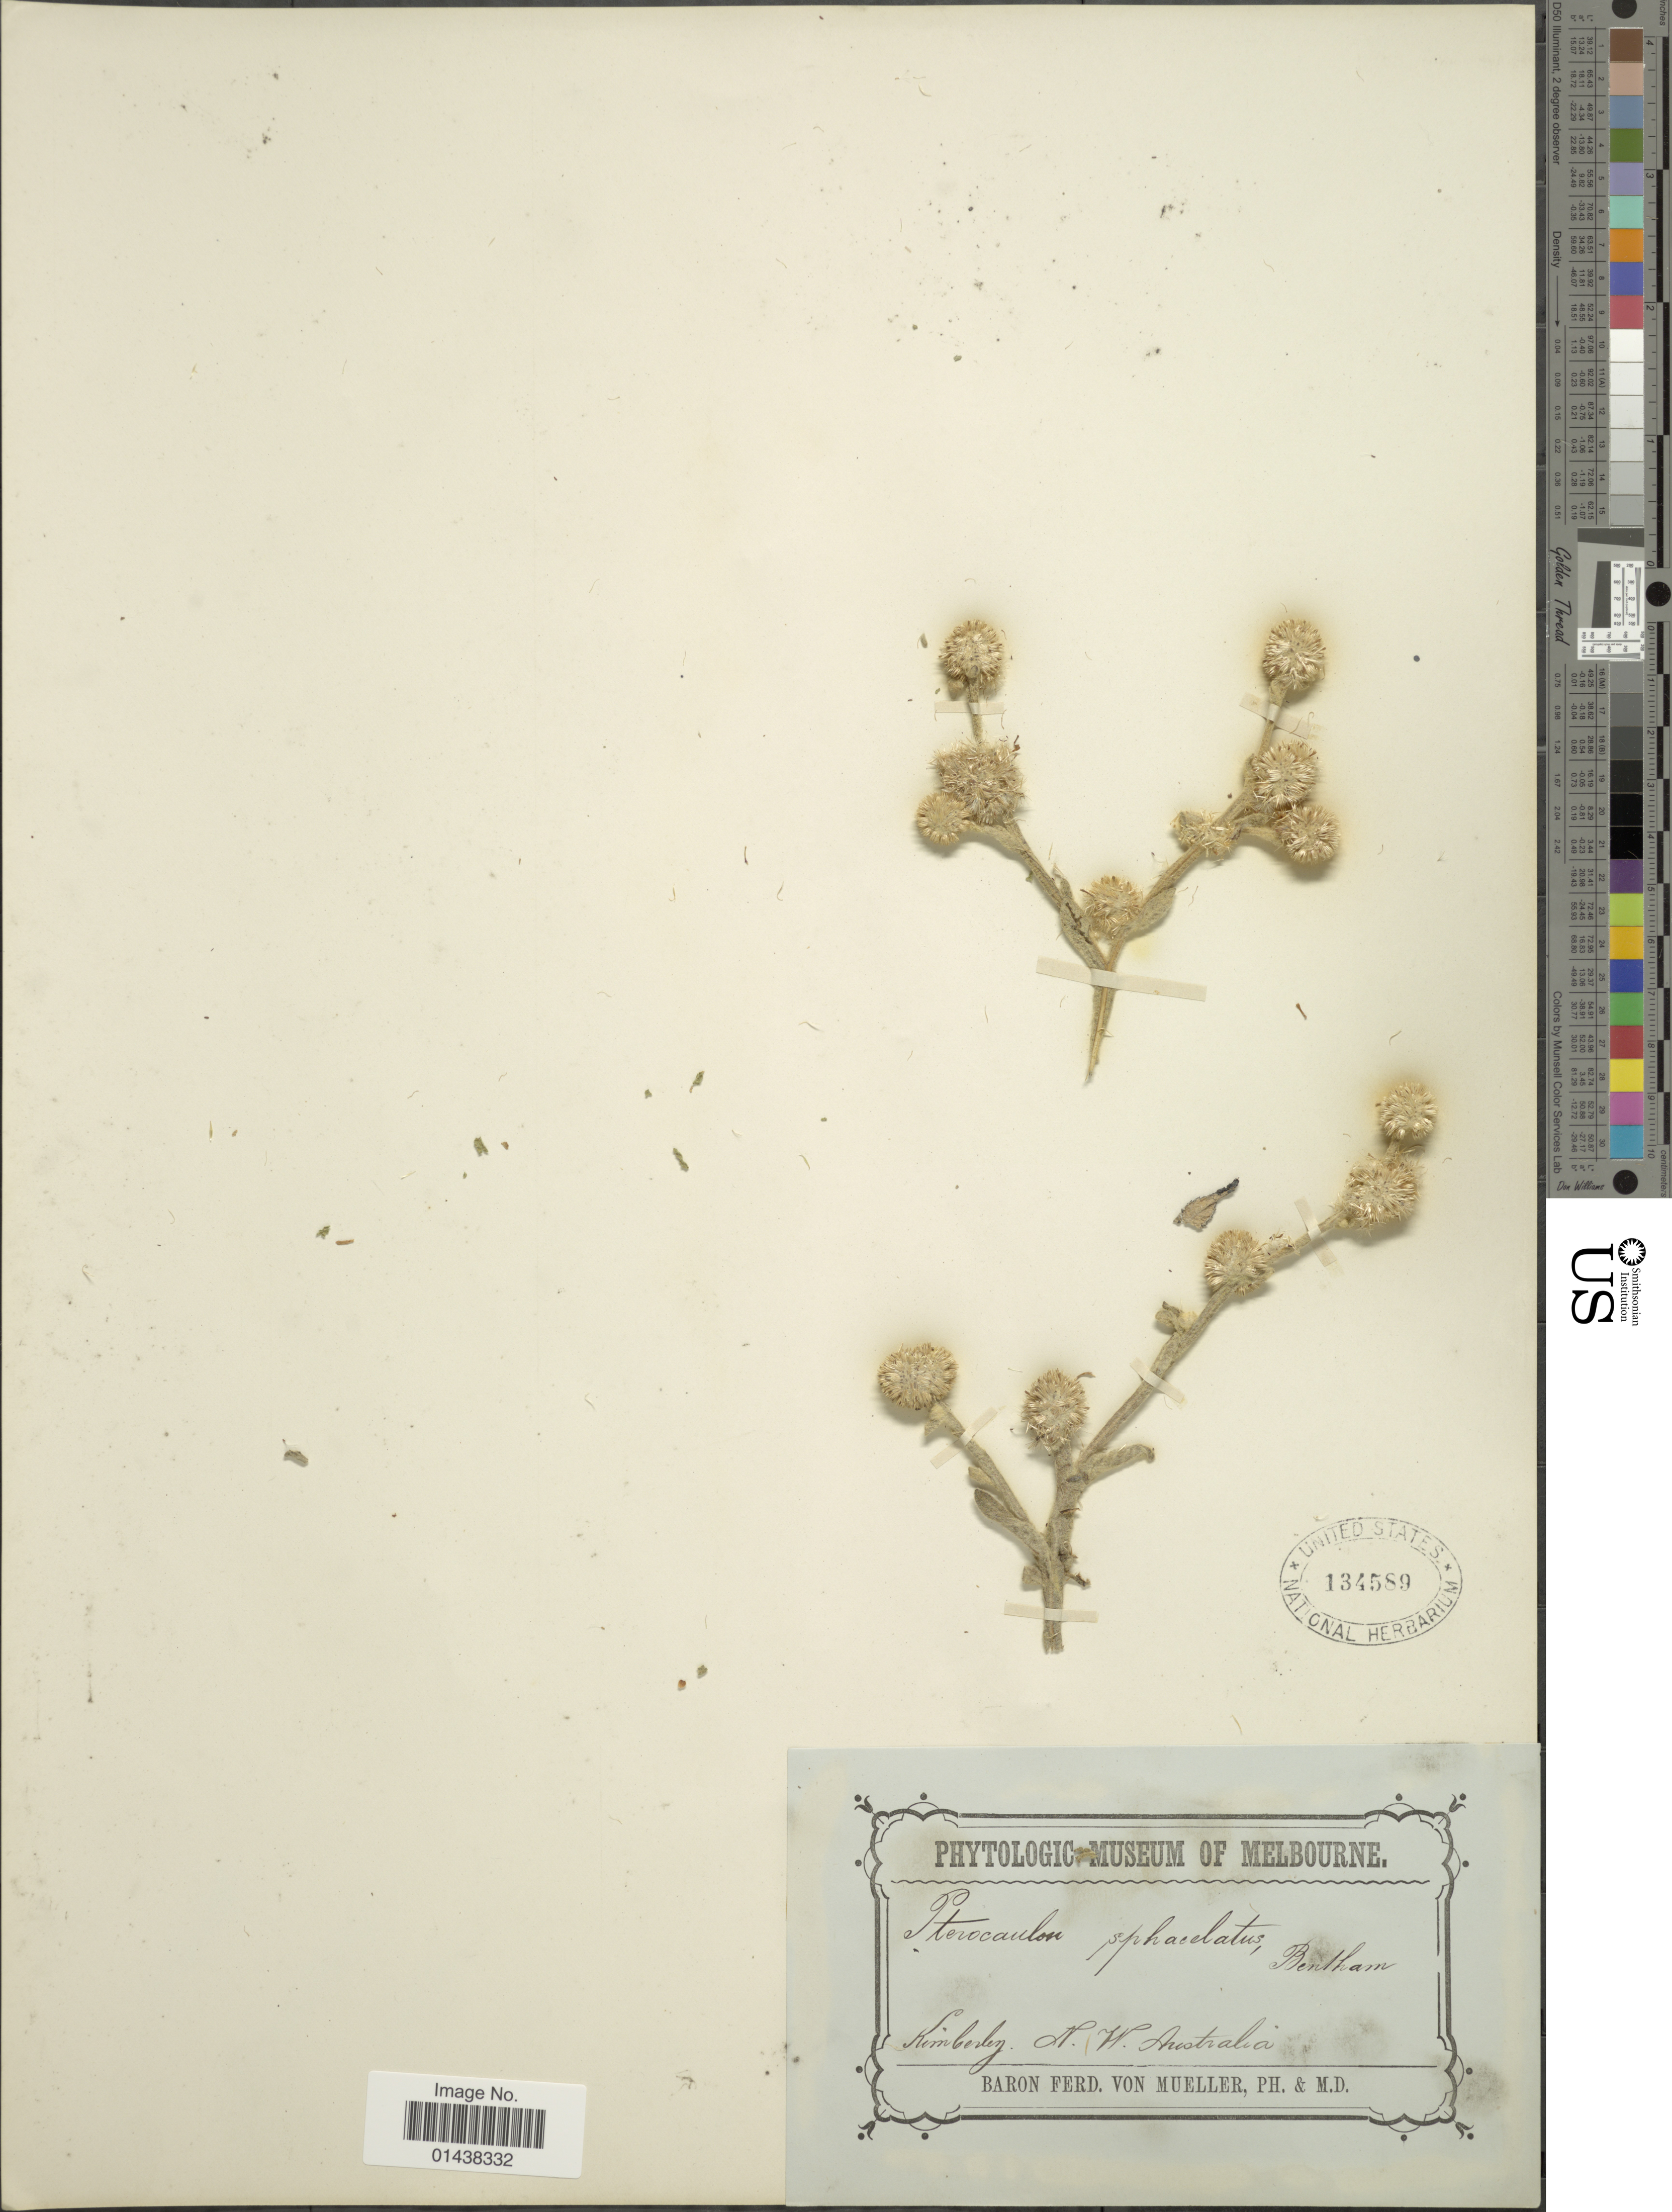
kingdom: Plantae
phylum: Tracheophyta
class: Magnoliopsida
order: Asterales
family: Asteraceae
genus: Pterocaulon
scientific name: Pterocaulon sphacelatum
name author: (Labill.) F. Muell.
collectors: F. Mueller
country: Australia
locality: N.W. Australia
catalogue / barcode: US 134589